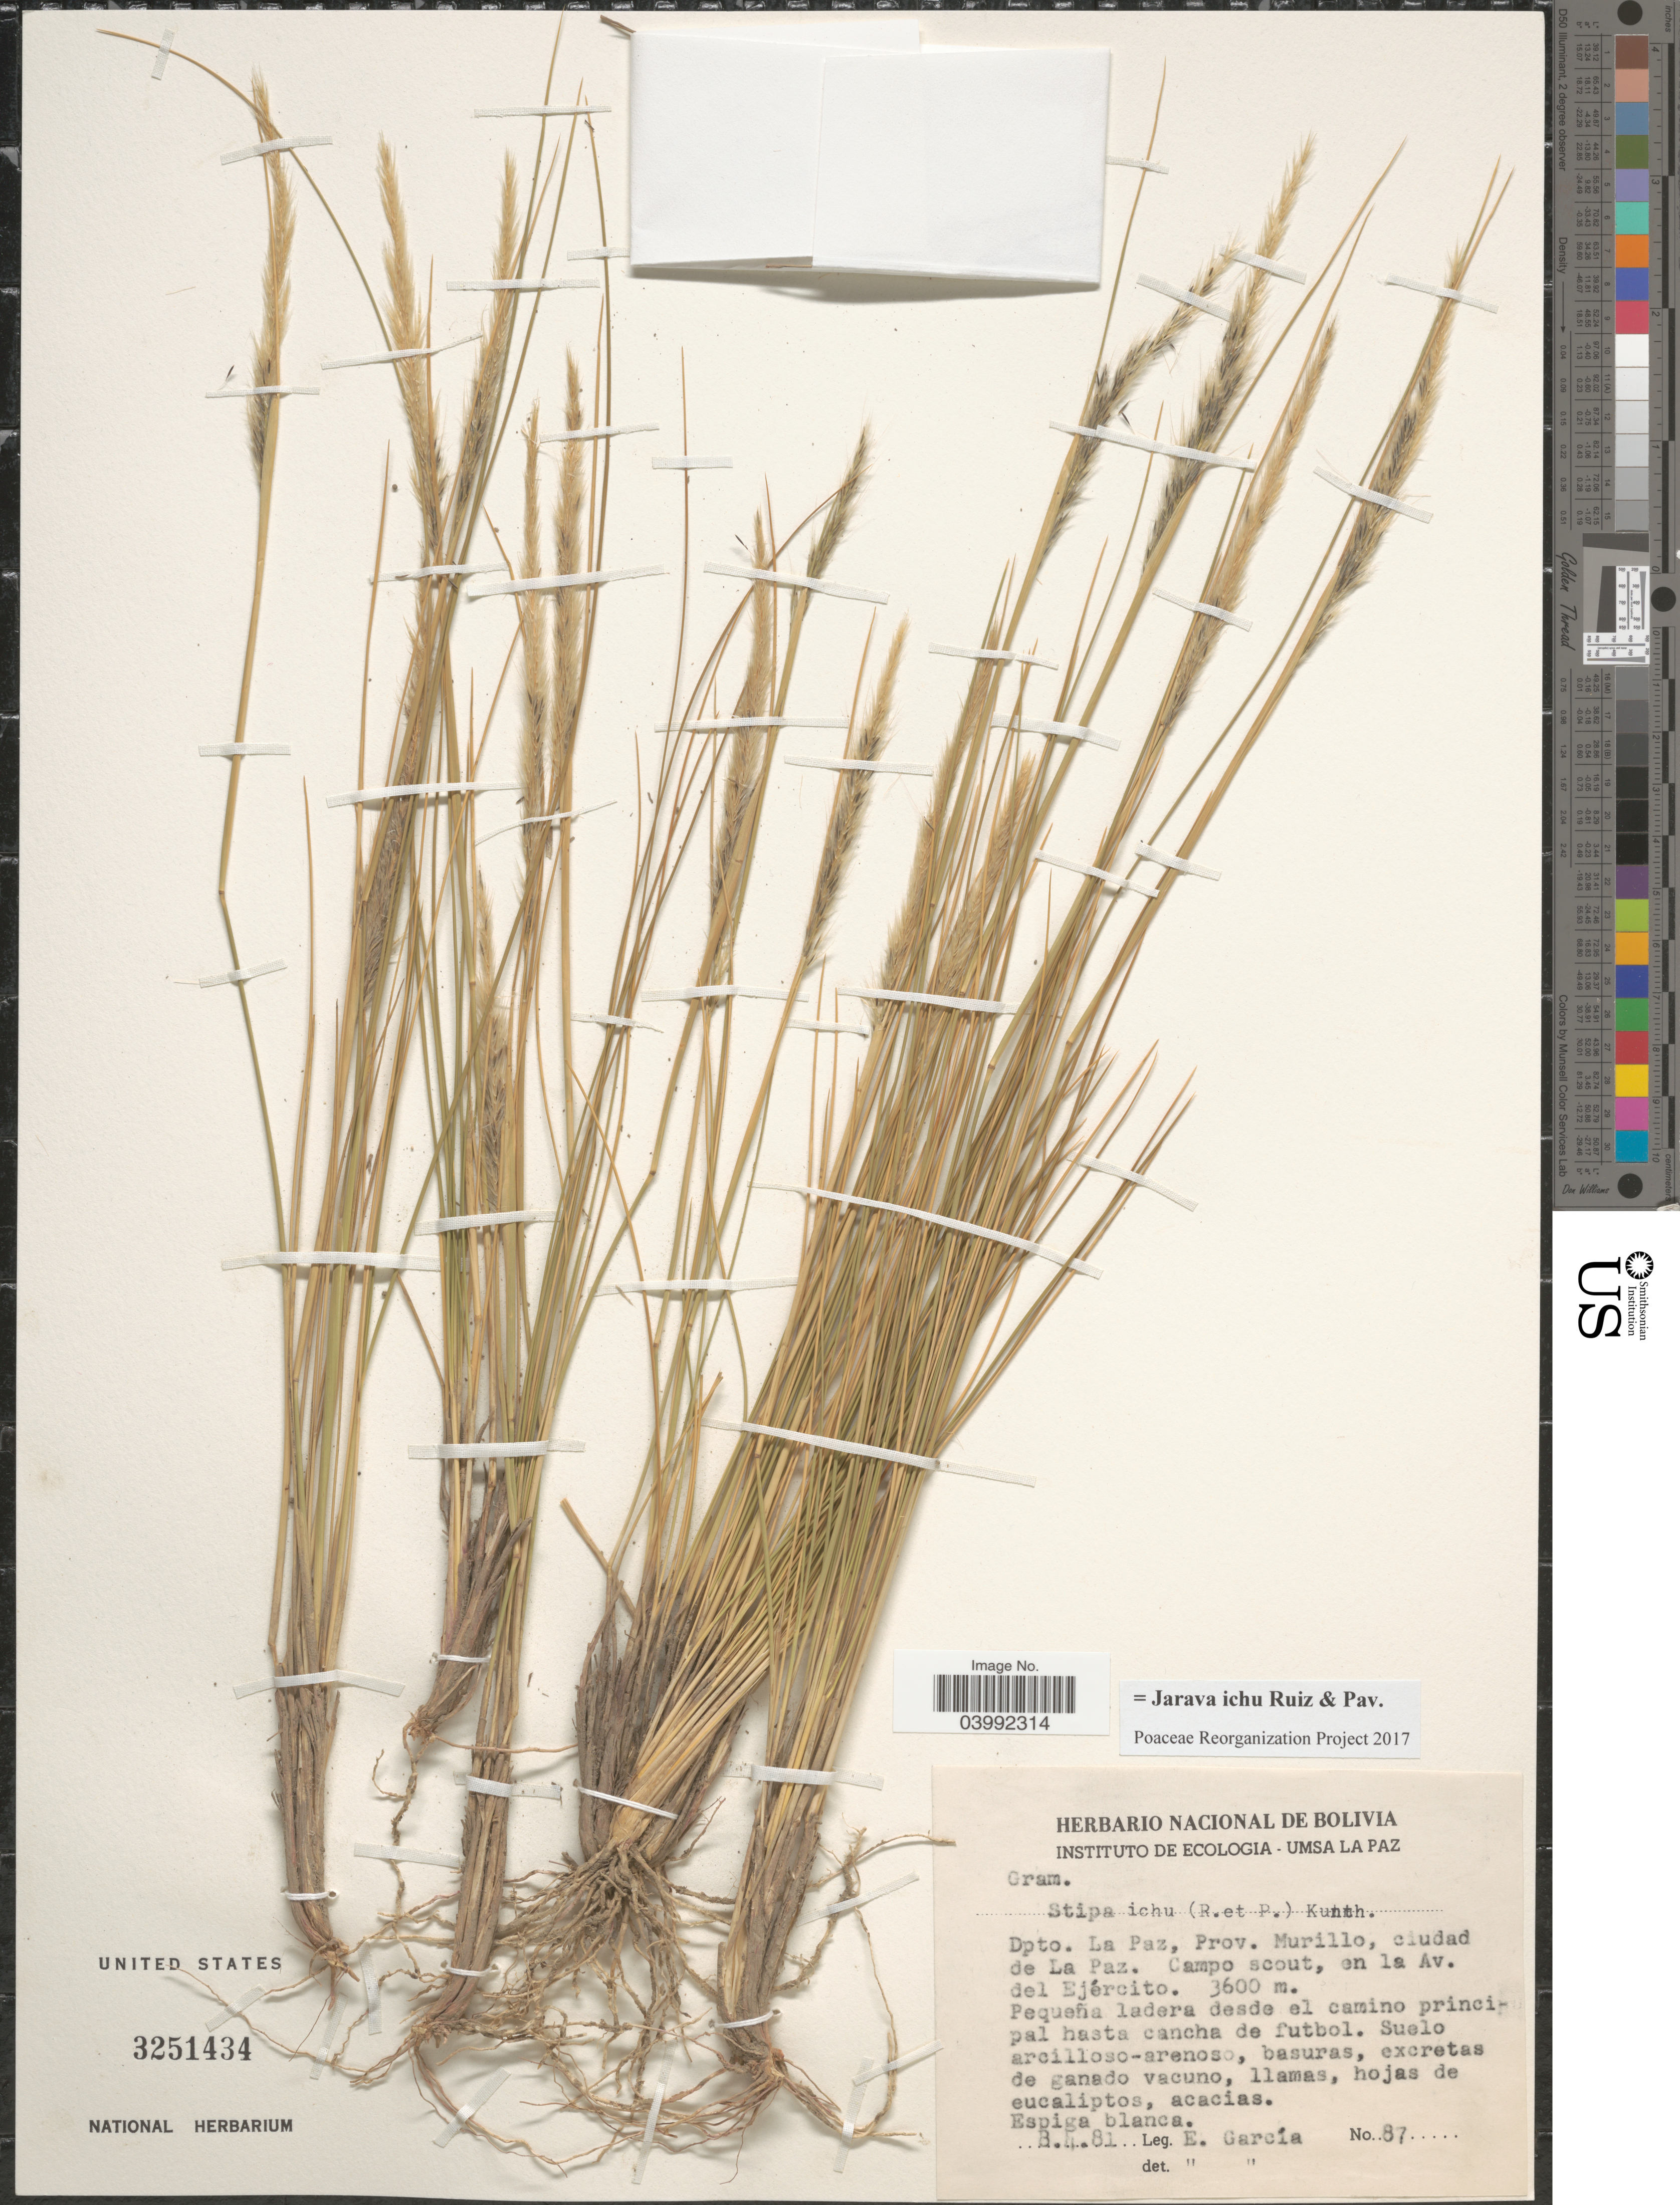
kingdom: Plantae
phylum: Tracheophyta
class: Liliopsida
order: Poales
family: Poaceae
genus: Jarava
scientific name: Jarava ichu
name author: Ruiz & Pav.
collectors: E. García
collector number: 87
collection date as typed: Transcribed d/m/y: 8/4/81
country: Bolivia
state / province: La Paz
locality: Dpto. La Paz, Prov. Murillo, ciudad de La Paz. Campo scout, en la Av. del Ejército.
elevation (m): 3600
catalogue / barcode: US 3251434